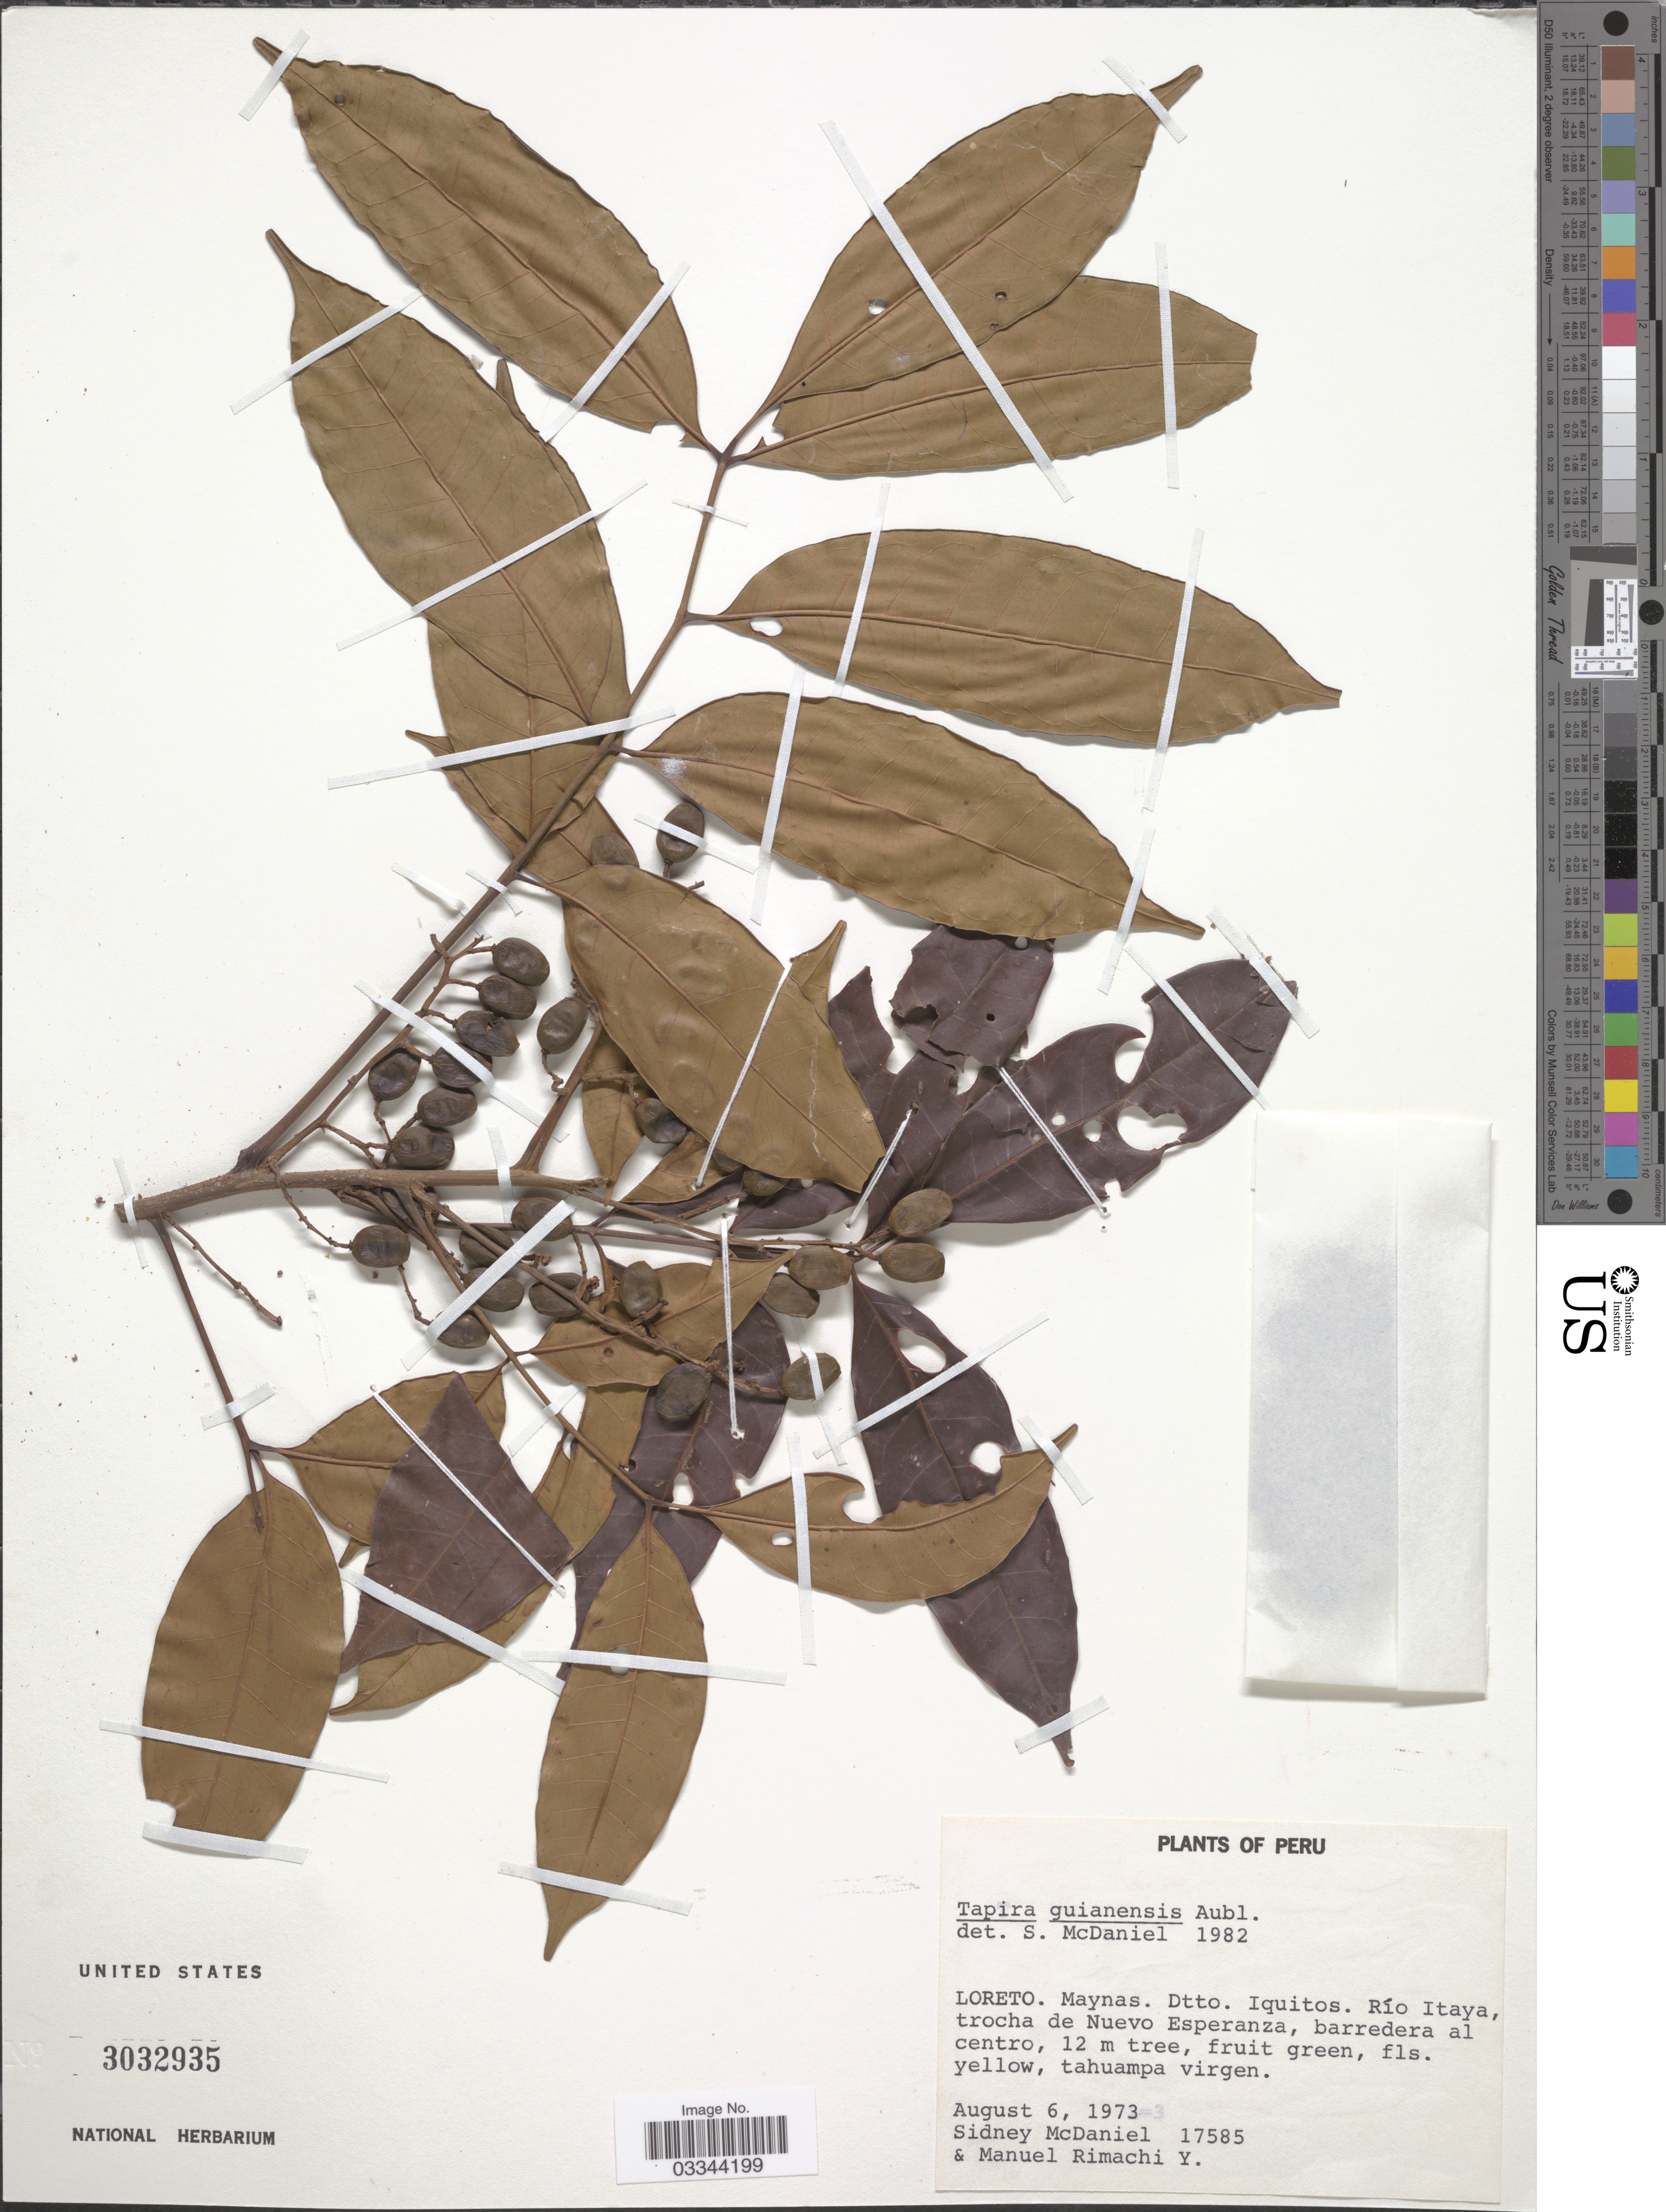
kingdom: Plantae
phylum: Tracheophyta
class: Magnoliopsida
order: Sapindales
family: Anacardiaceae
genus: Tapirira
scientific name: Tapirira guianensis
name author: Aubl.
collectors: S. McDaniel & M. Rimachi Y.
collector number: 17585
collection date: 1973-08-06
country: Peru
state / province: Loreto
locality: Maynas. Dtto. Iquitos. Río Itaya, trocha de Nuevo Esperanza, barredera al centro.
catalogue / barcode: US 3032935